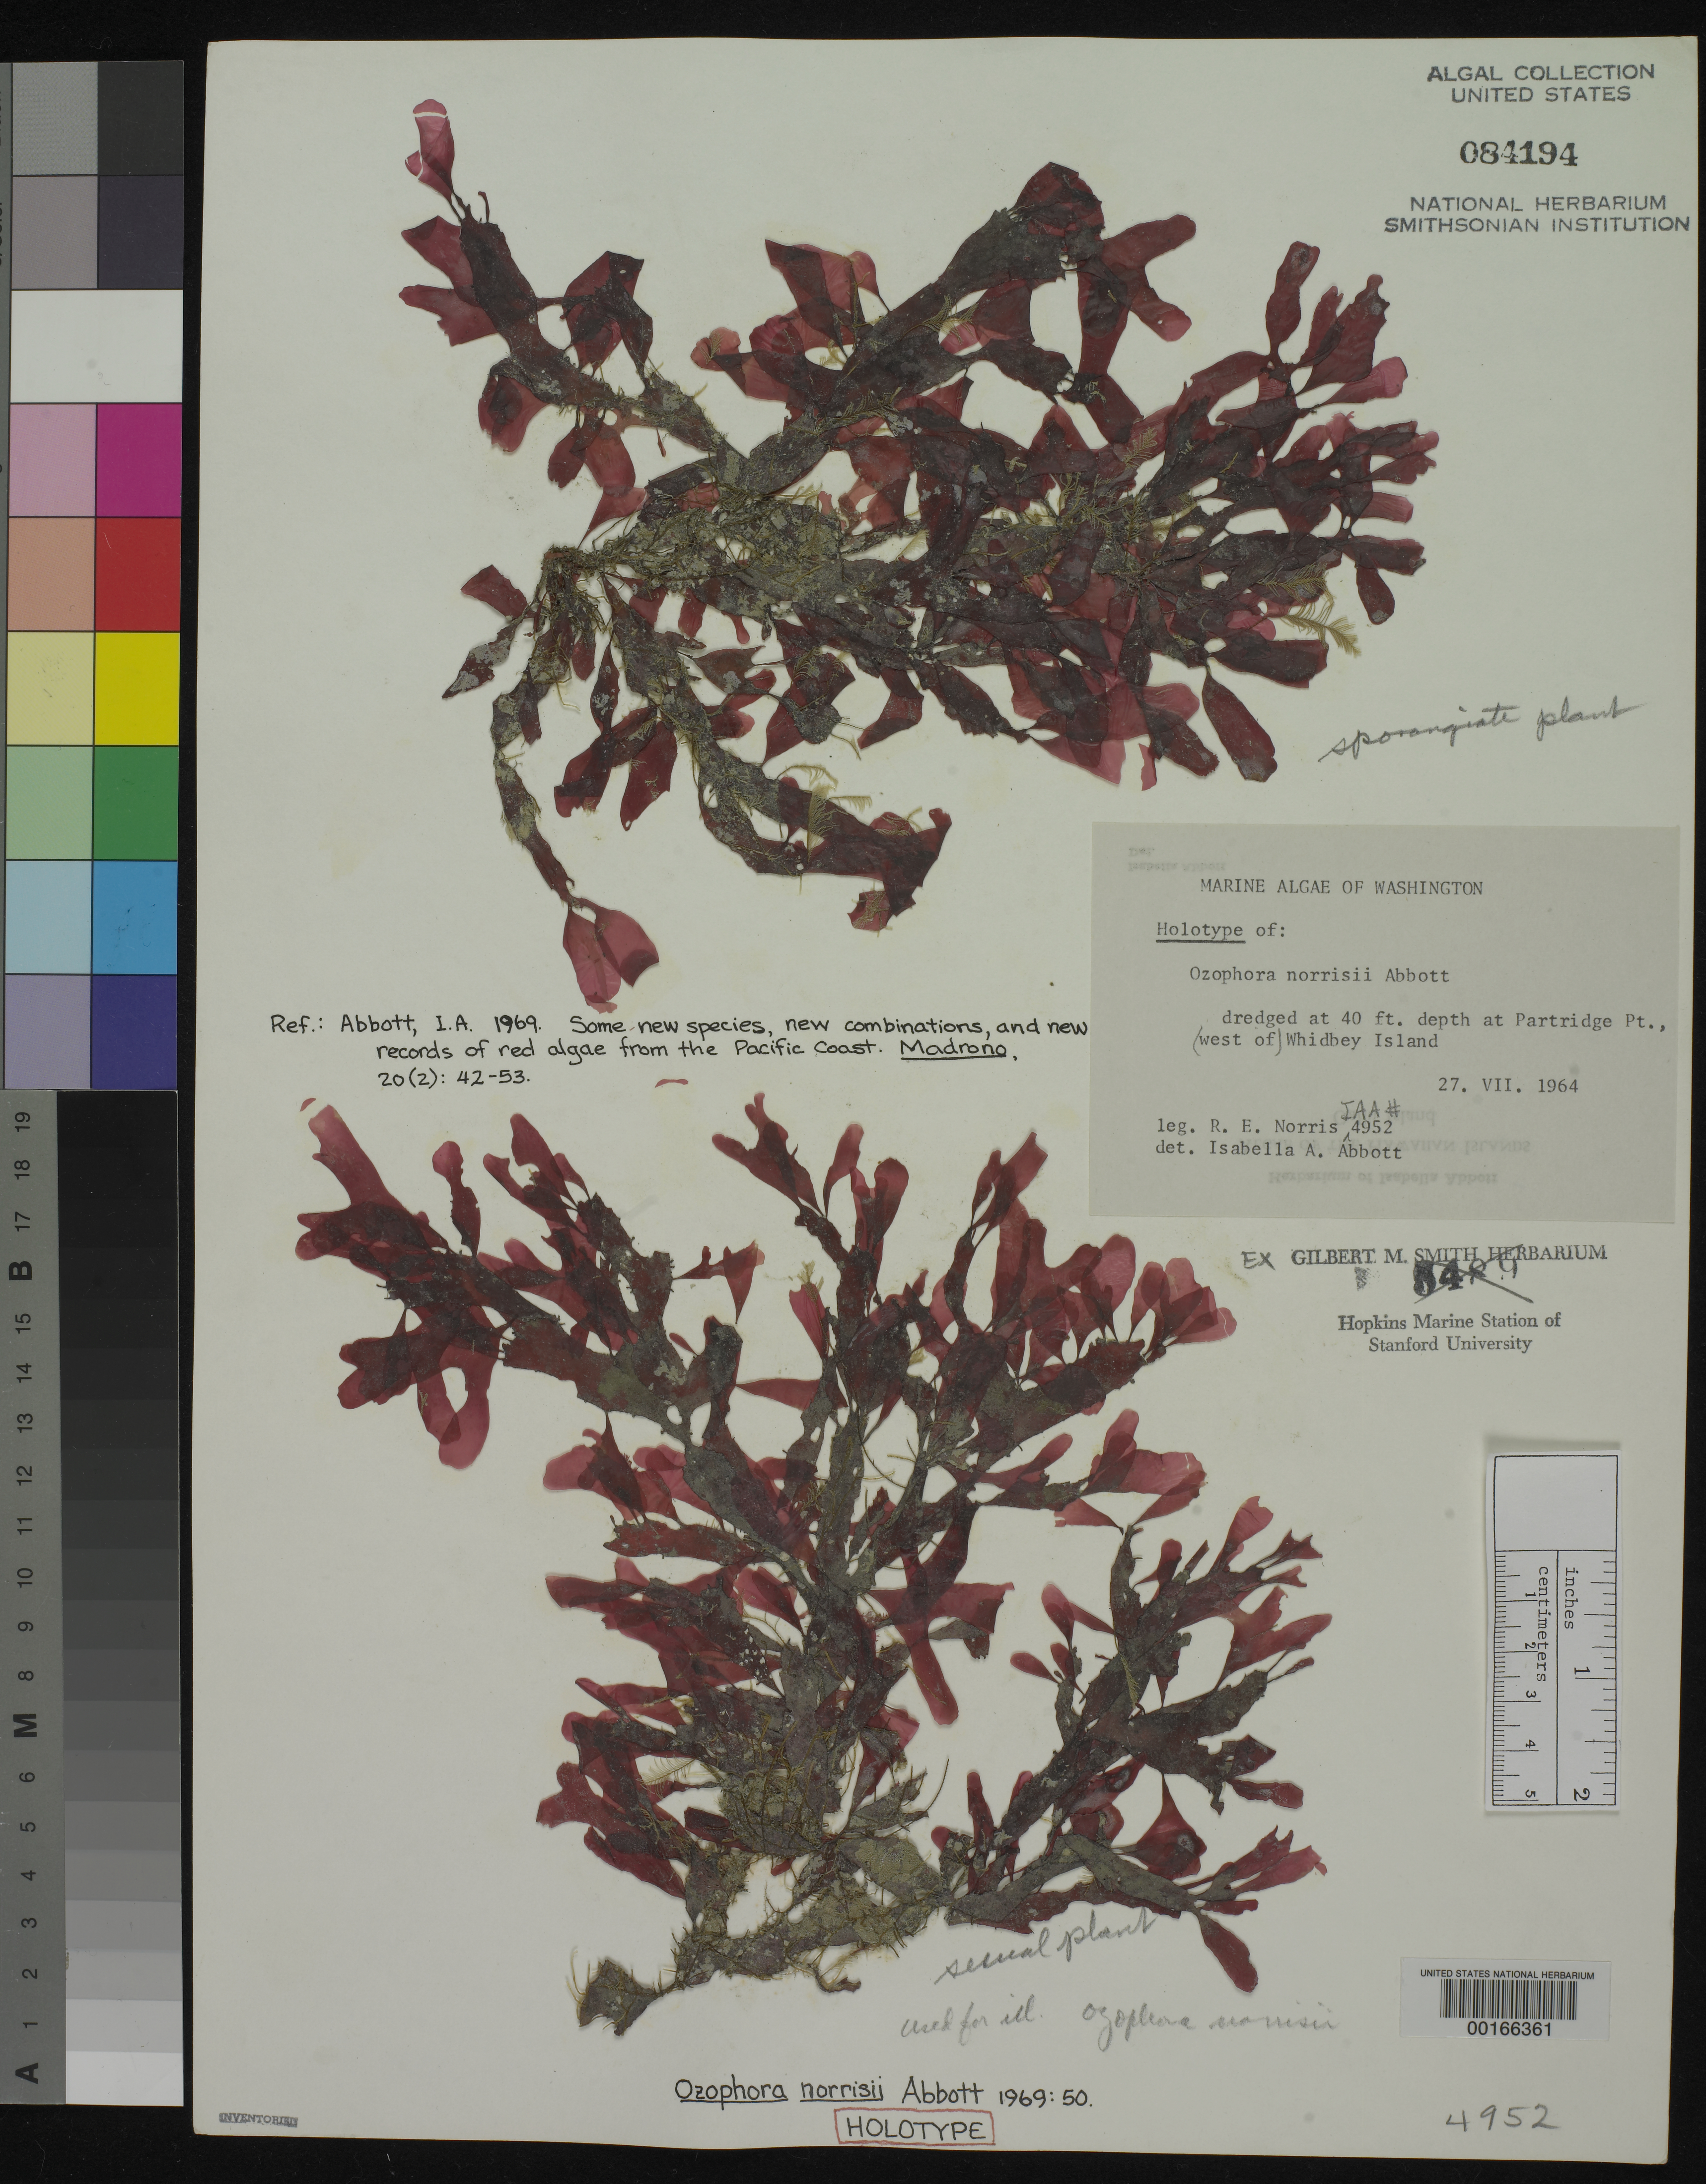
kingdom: Plantae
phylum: Rhodophyta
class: Florideophyceae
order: Gigartinales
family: Phyllophoraceae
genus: Ozophora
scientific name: Ozophora norrisii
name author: I.A. Abbott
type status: Holotype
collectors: R. E. Norris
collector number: IAA 4952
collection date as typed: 27 Jul 1964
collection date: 1964-07-27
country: United States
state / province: Washington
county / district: Island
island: Whidbey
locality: Off Partridge Point.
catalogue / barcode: US 84194